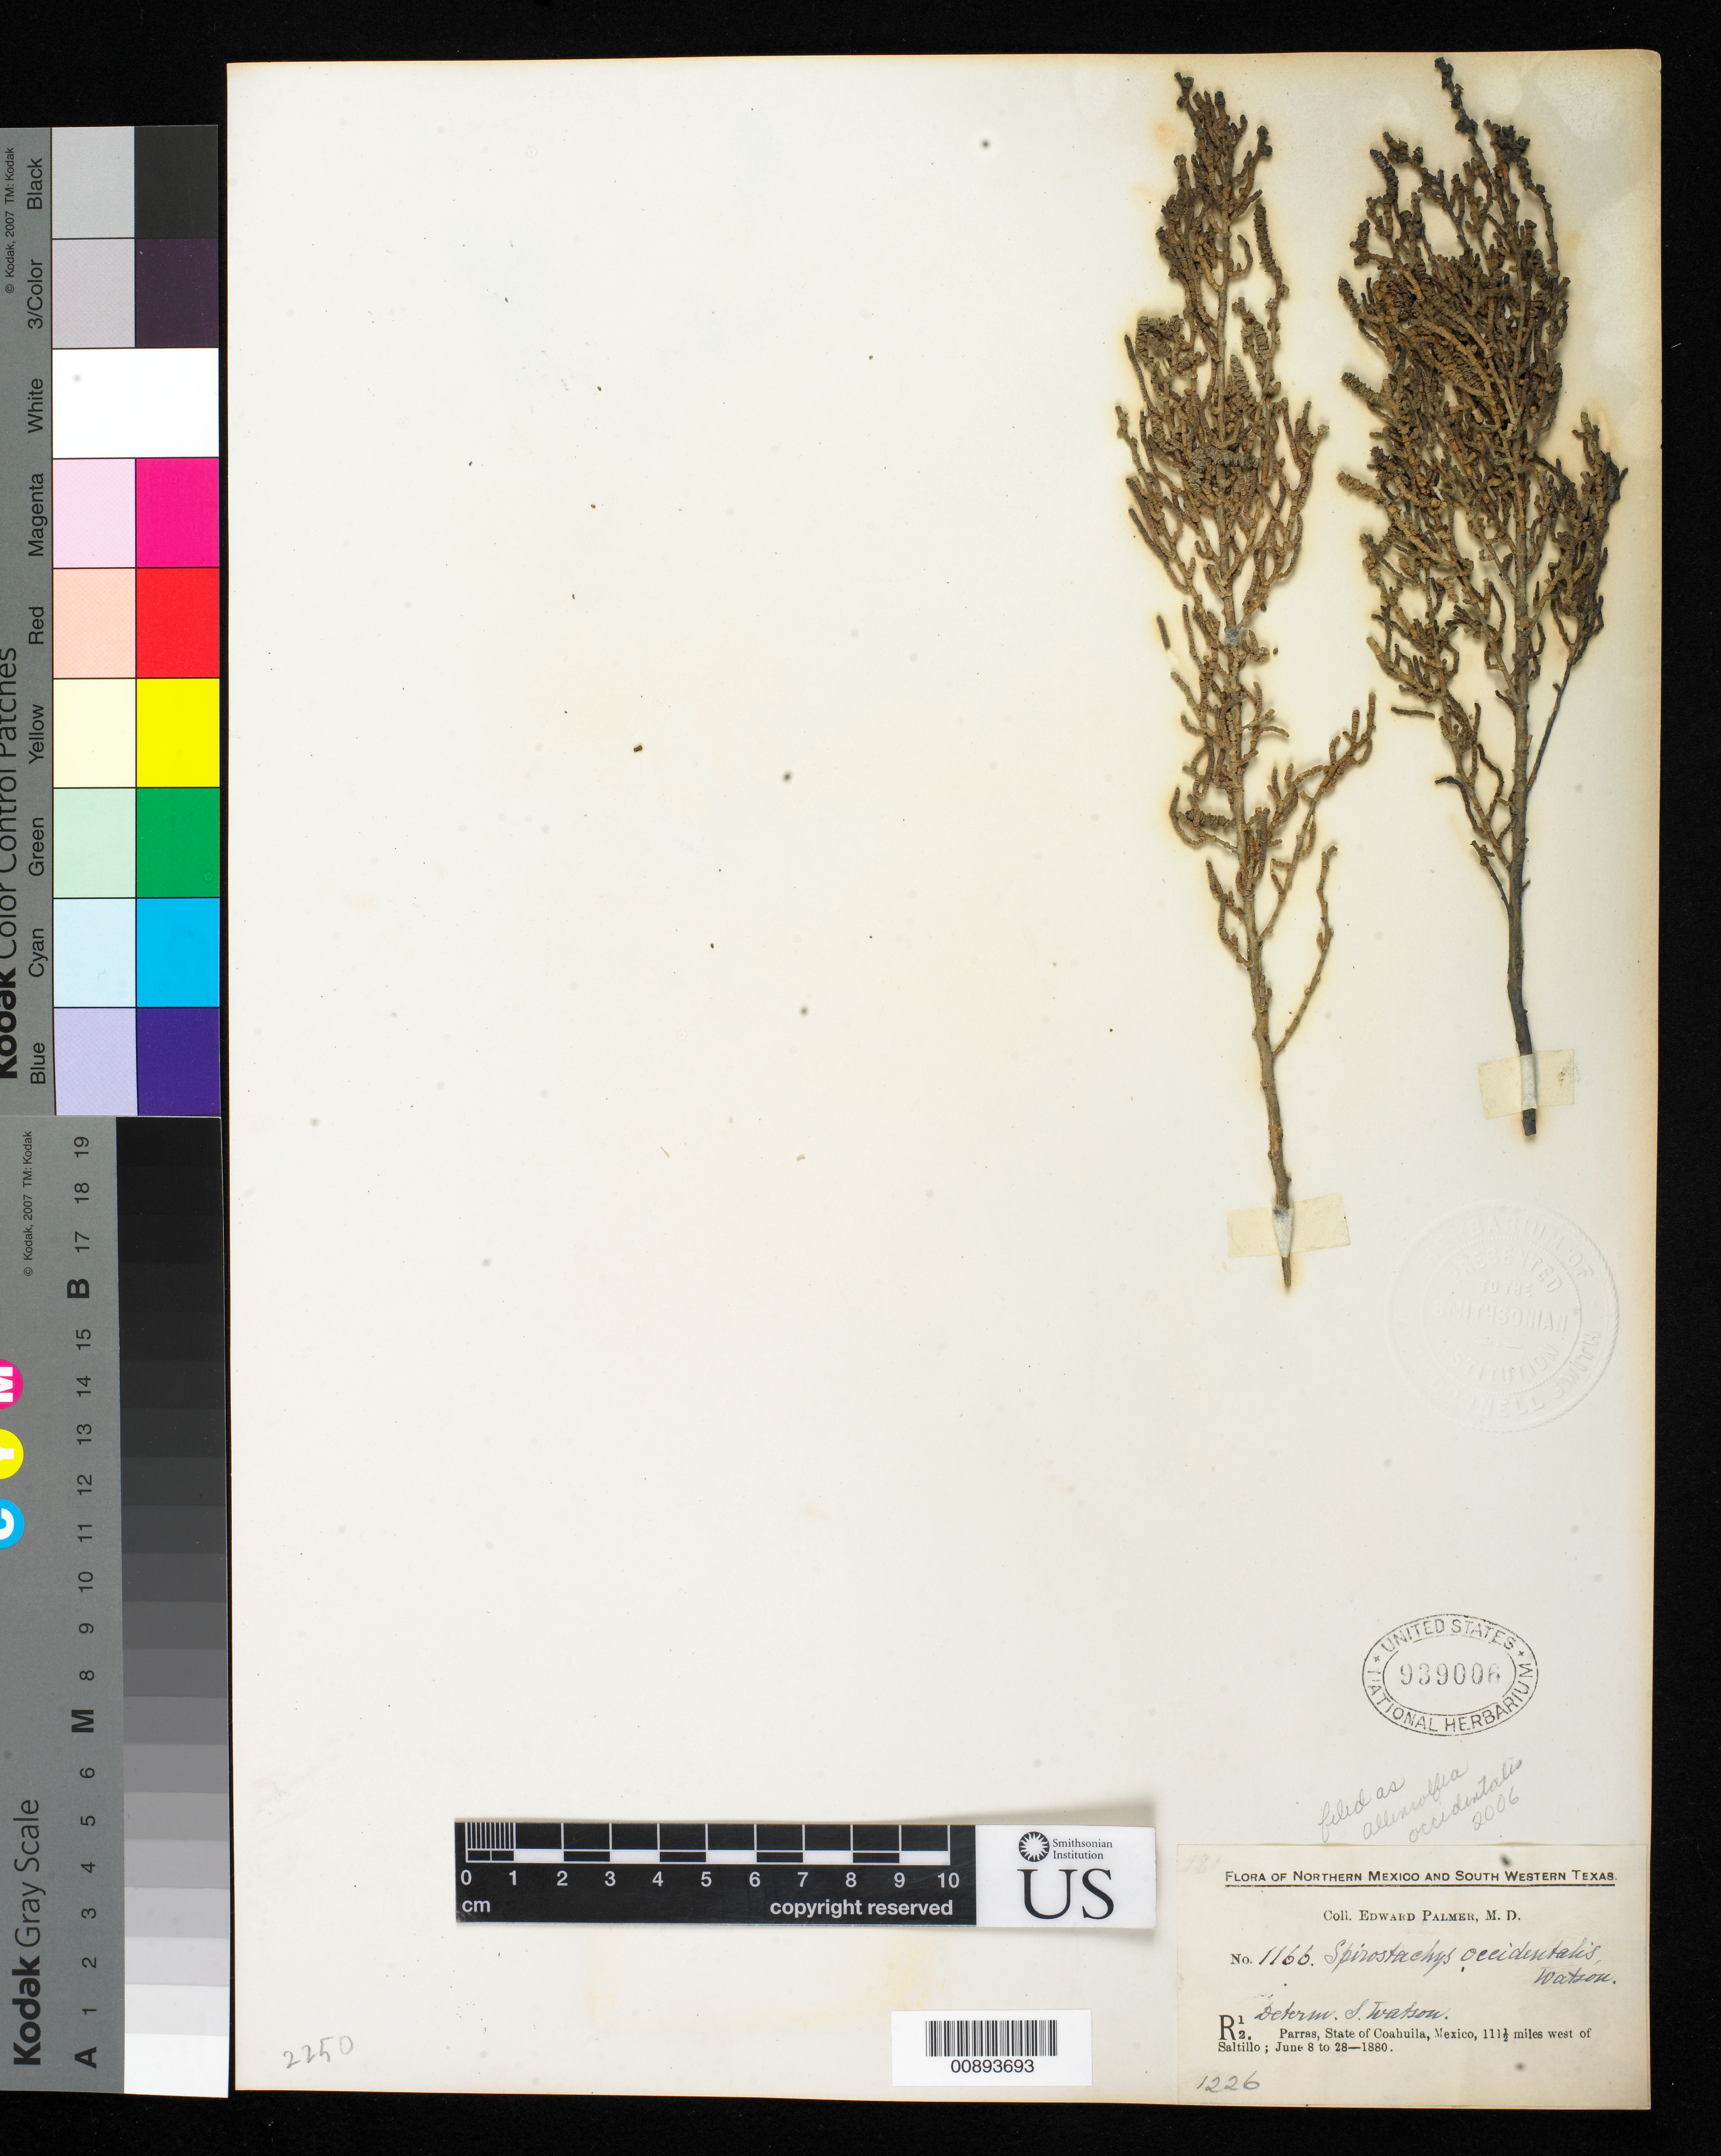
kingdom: Plantae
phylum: Tracheophyta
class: Magnoliopsida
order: Caryophyllales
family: Amaranthaceae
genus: Allenrolfea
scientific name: Allenrolfea occidentalis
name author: (S. Watson) Kuntze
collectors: E. Palmer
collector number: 1166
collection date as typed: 08 Jun 1880 to 28 Jun 1880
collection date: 1880-06-08/1880-06-28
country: Mexico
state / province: Coahuila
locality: R12. Parras, Coahuila, 111½ miles west of Saltillo.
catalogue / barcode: US 939006